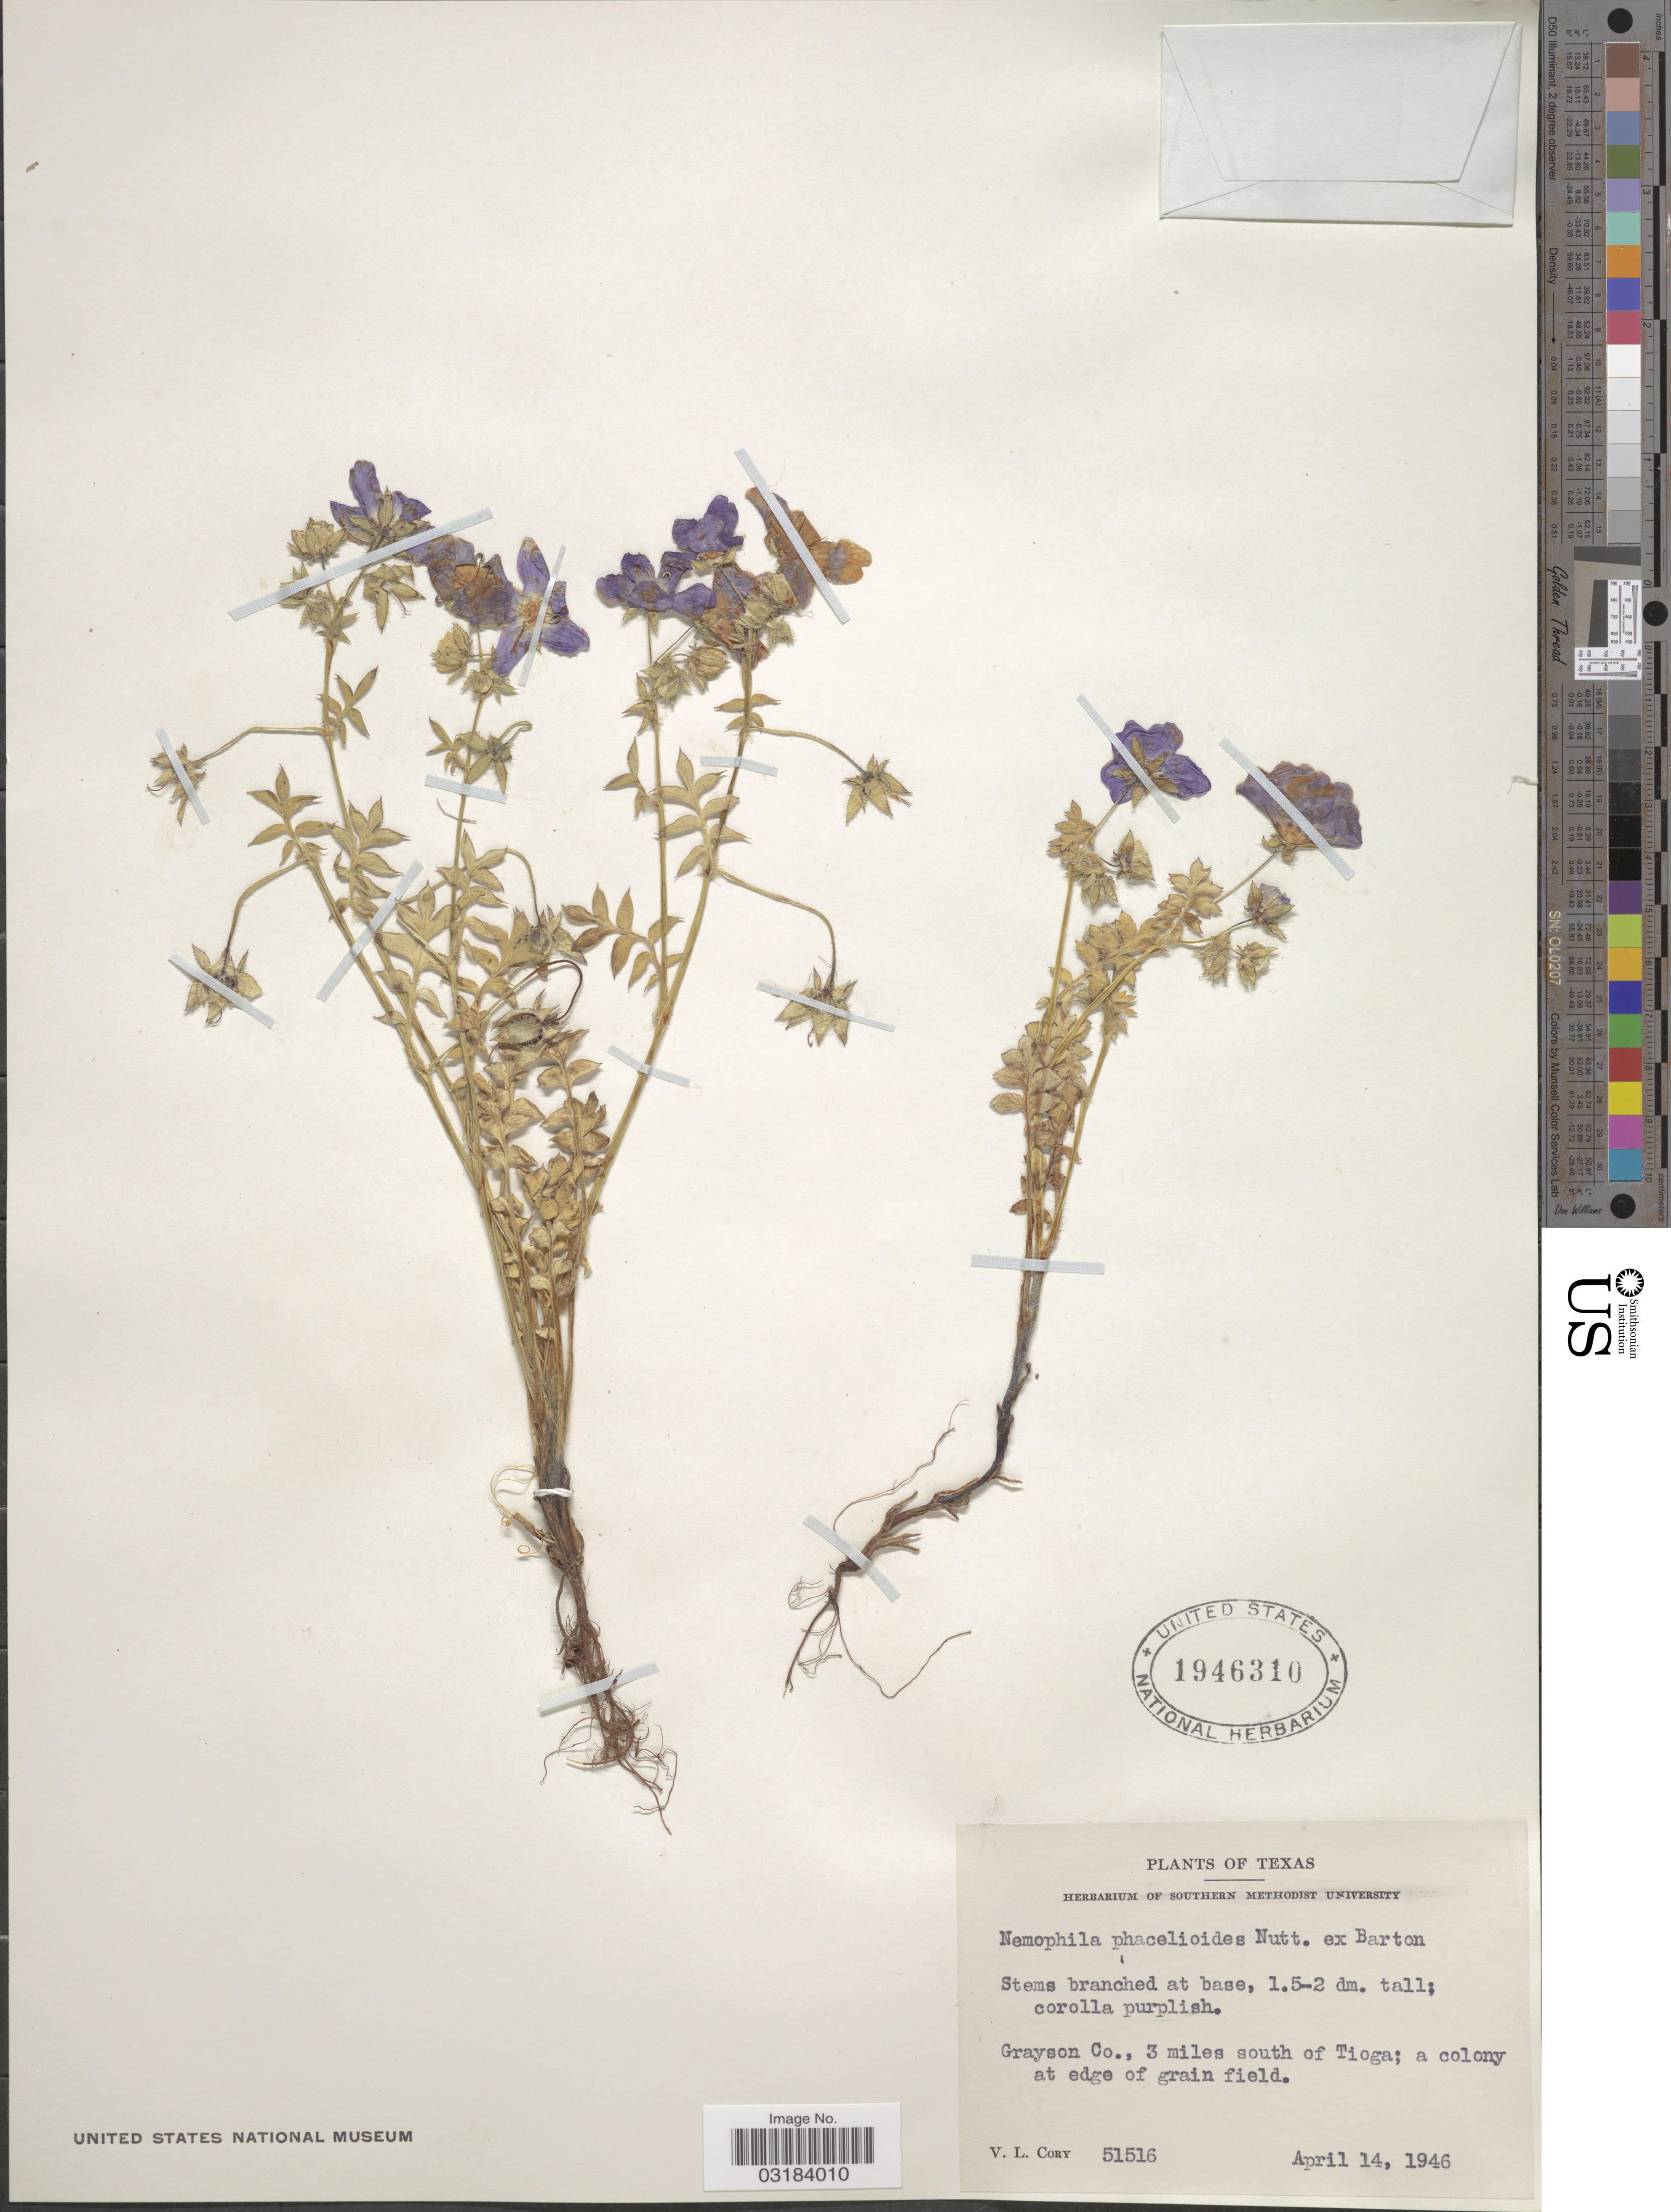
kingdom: Plantae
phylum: Tracheophyta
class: Magnoliopsida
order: Boraginales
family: Hydrophyllaceae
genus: Nemophila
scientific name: Nemophila phacelioides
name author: W.P.C. Barton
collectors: V. Cory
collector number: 51516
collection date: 1946-04-14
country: United States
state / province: Texas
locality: Grayson Co., 3 miles south of Tioga.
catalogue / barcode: US 1946310